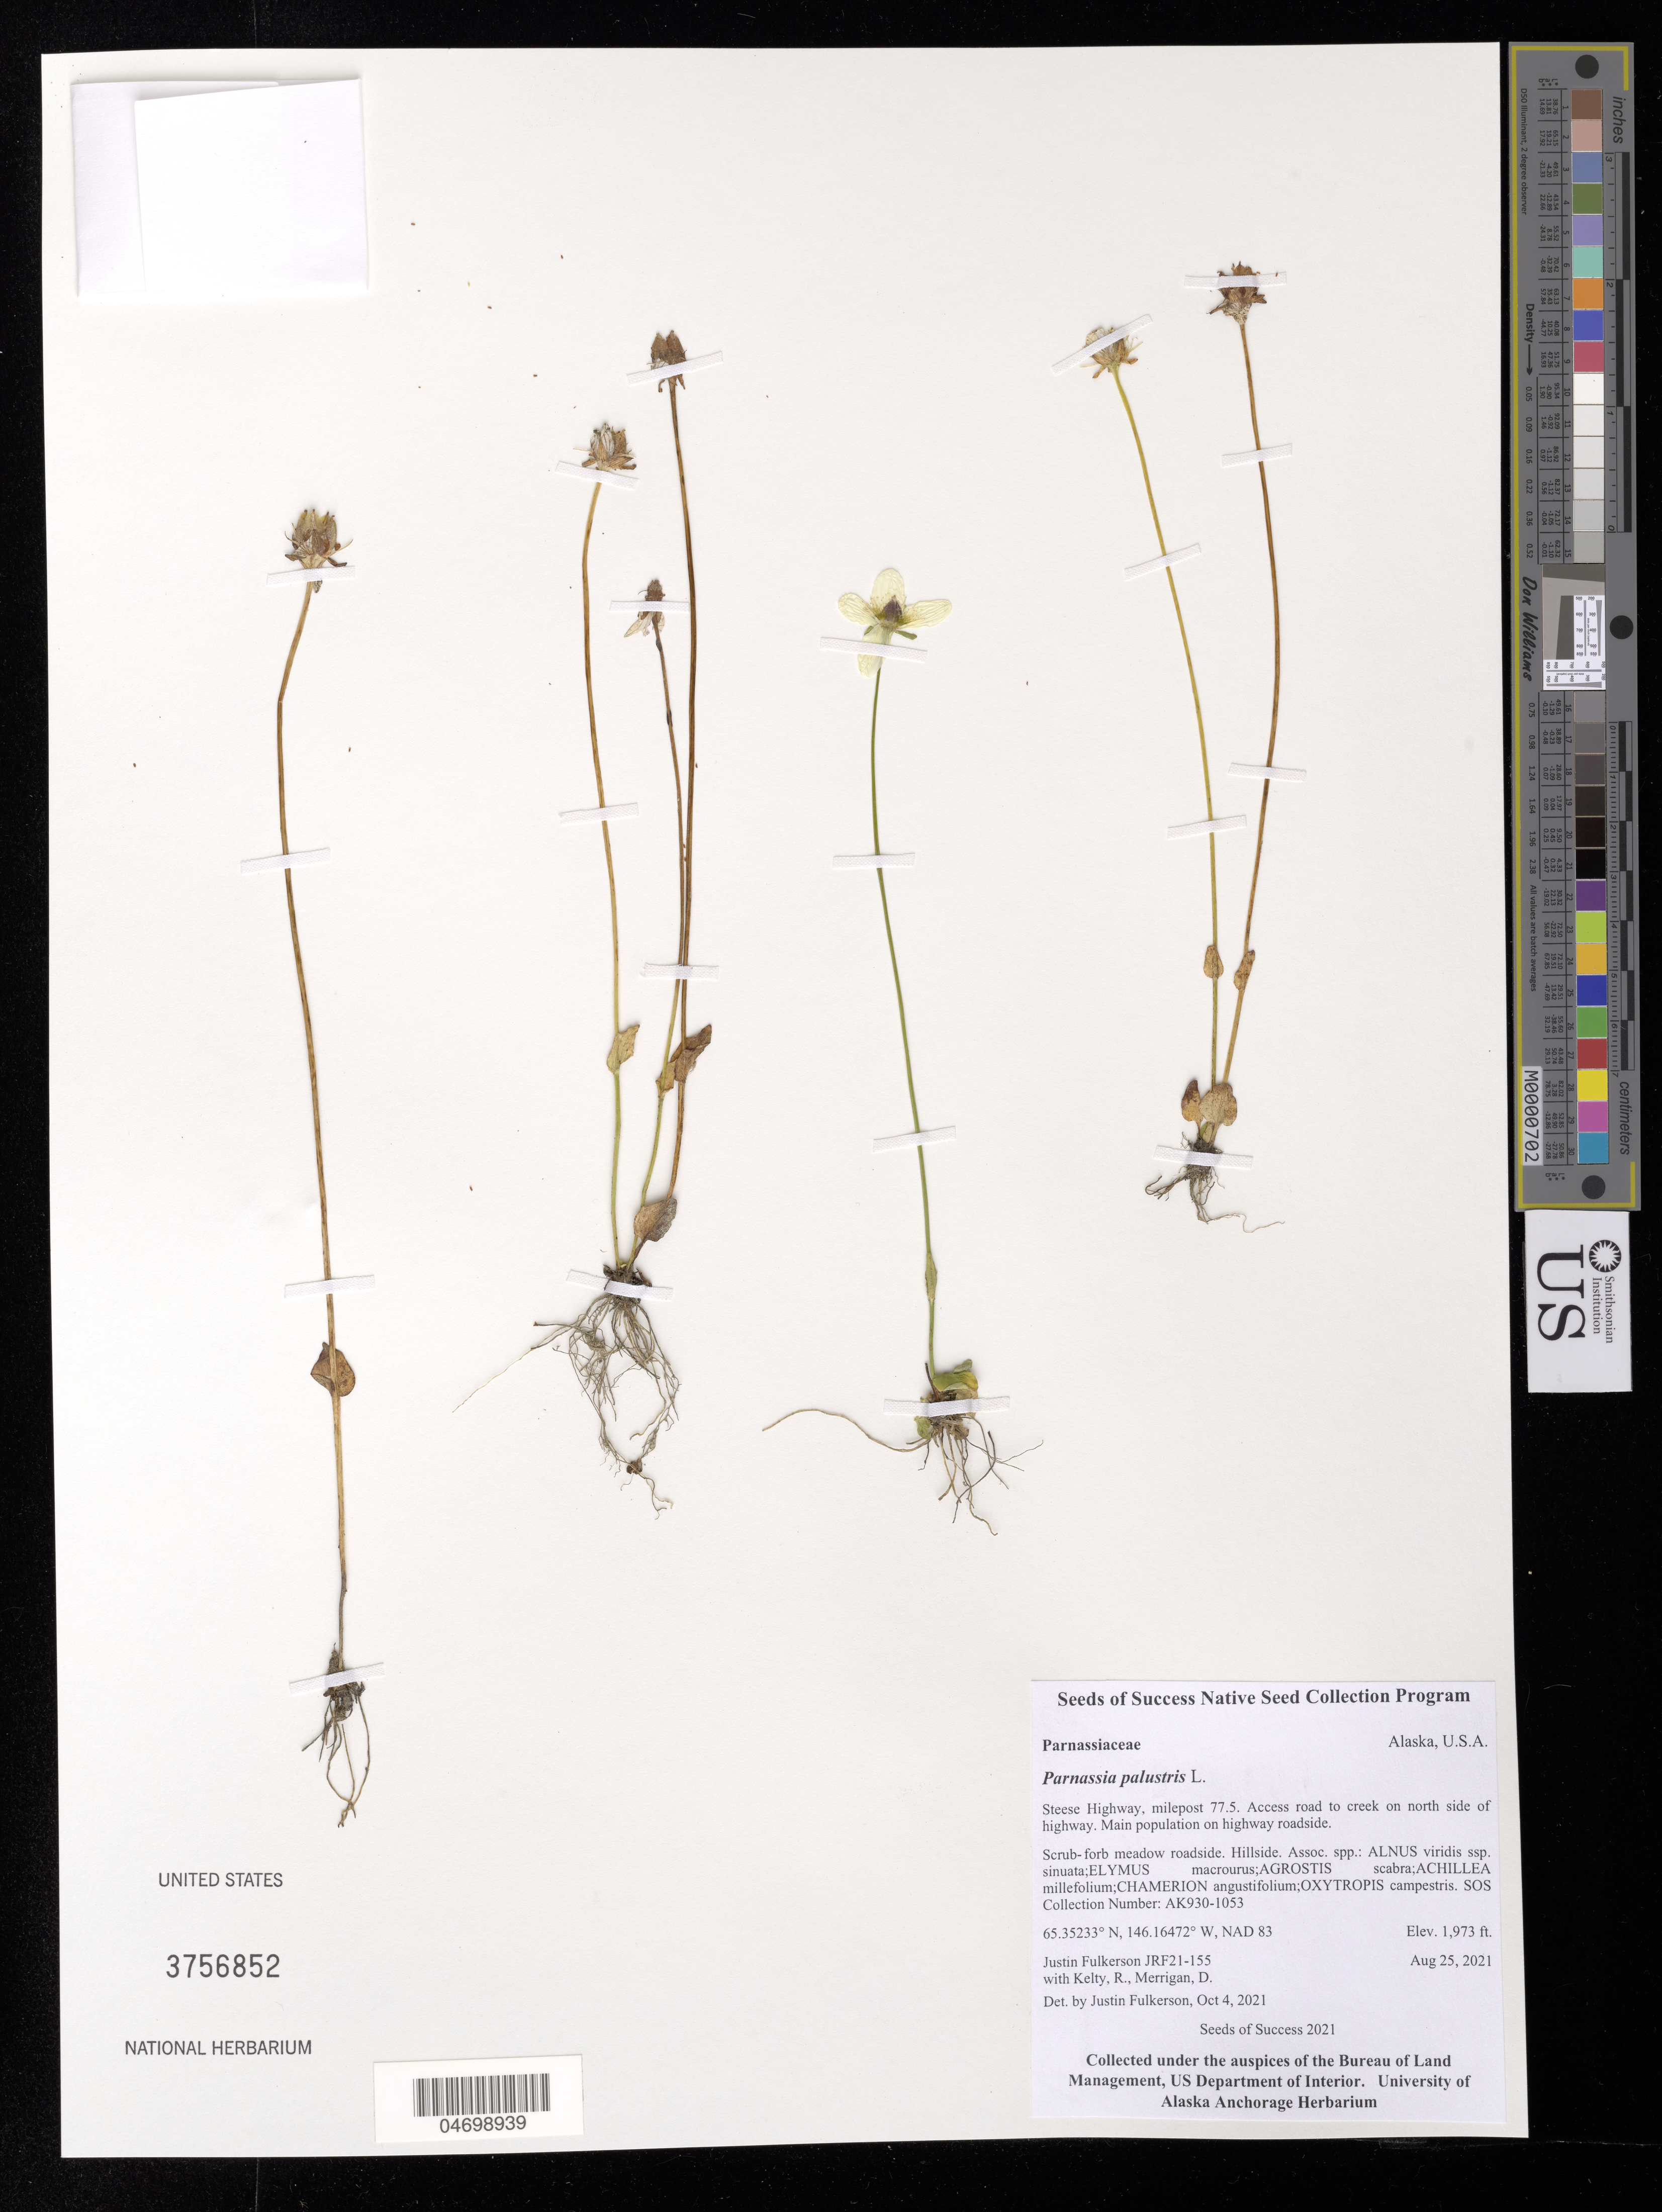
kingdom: Plantae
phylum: Tracheophyta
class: Magnoliopsida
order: Celastrales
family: Parnassiaceae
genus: Parnassia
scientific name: Parnassia palustris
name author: L.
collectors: J. Fulkerson, R. Kelty & D. Merrigan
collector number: AK930-1053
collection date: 2021-08-25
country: United States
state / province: Alaska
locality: Steese Hwy, milepost 77.5, access road to creek on north side of Hwy.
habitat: Forb-scrub meadow roadside. Hillside. With Alnus viridis, Chamerion angustifolium, Agrostis scabra, etc.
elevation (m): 601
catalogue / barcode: US 3756852